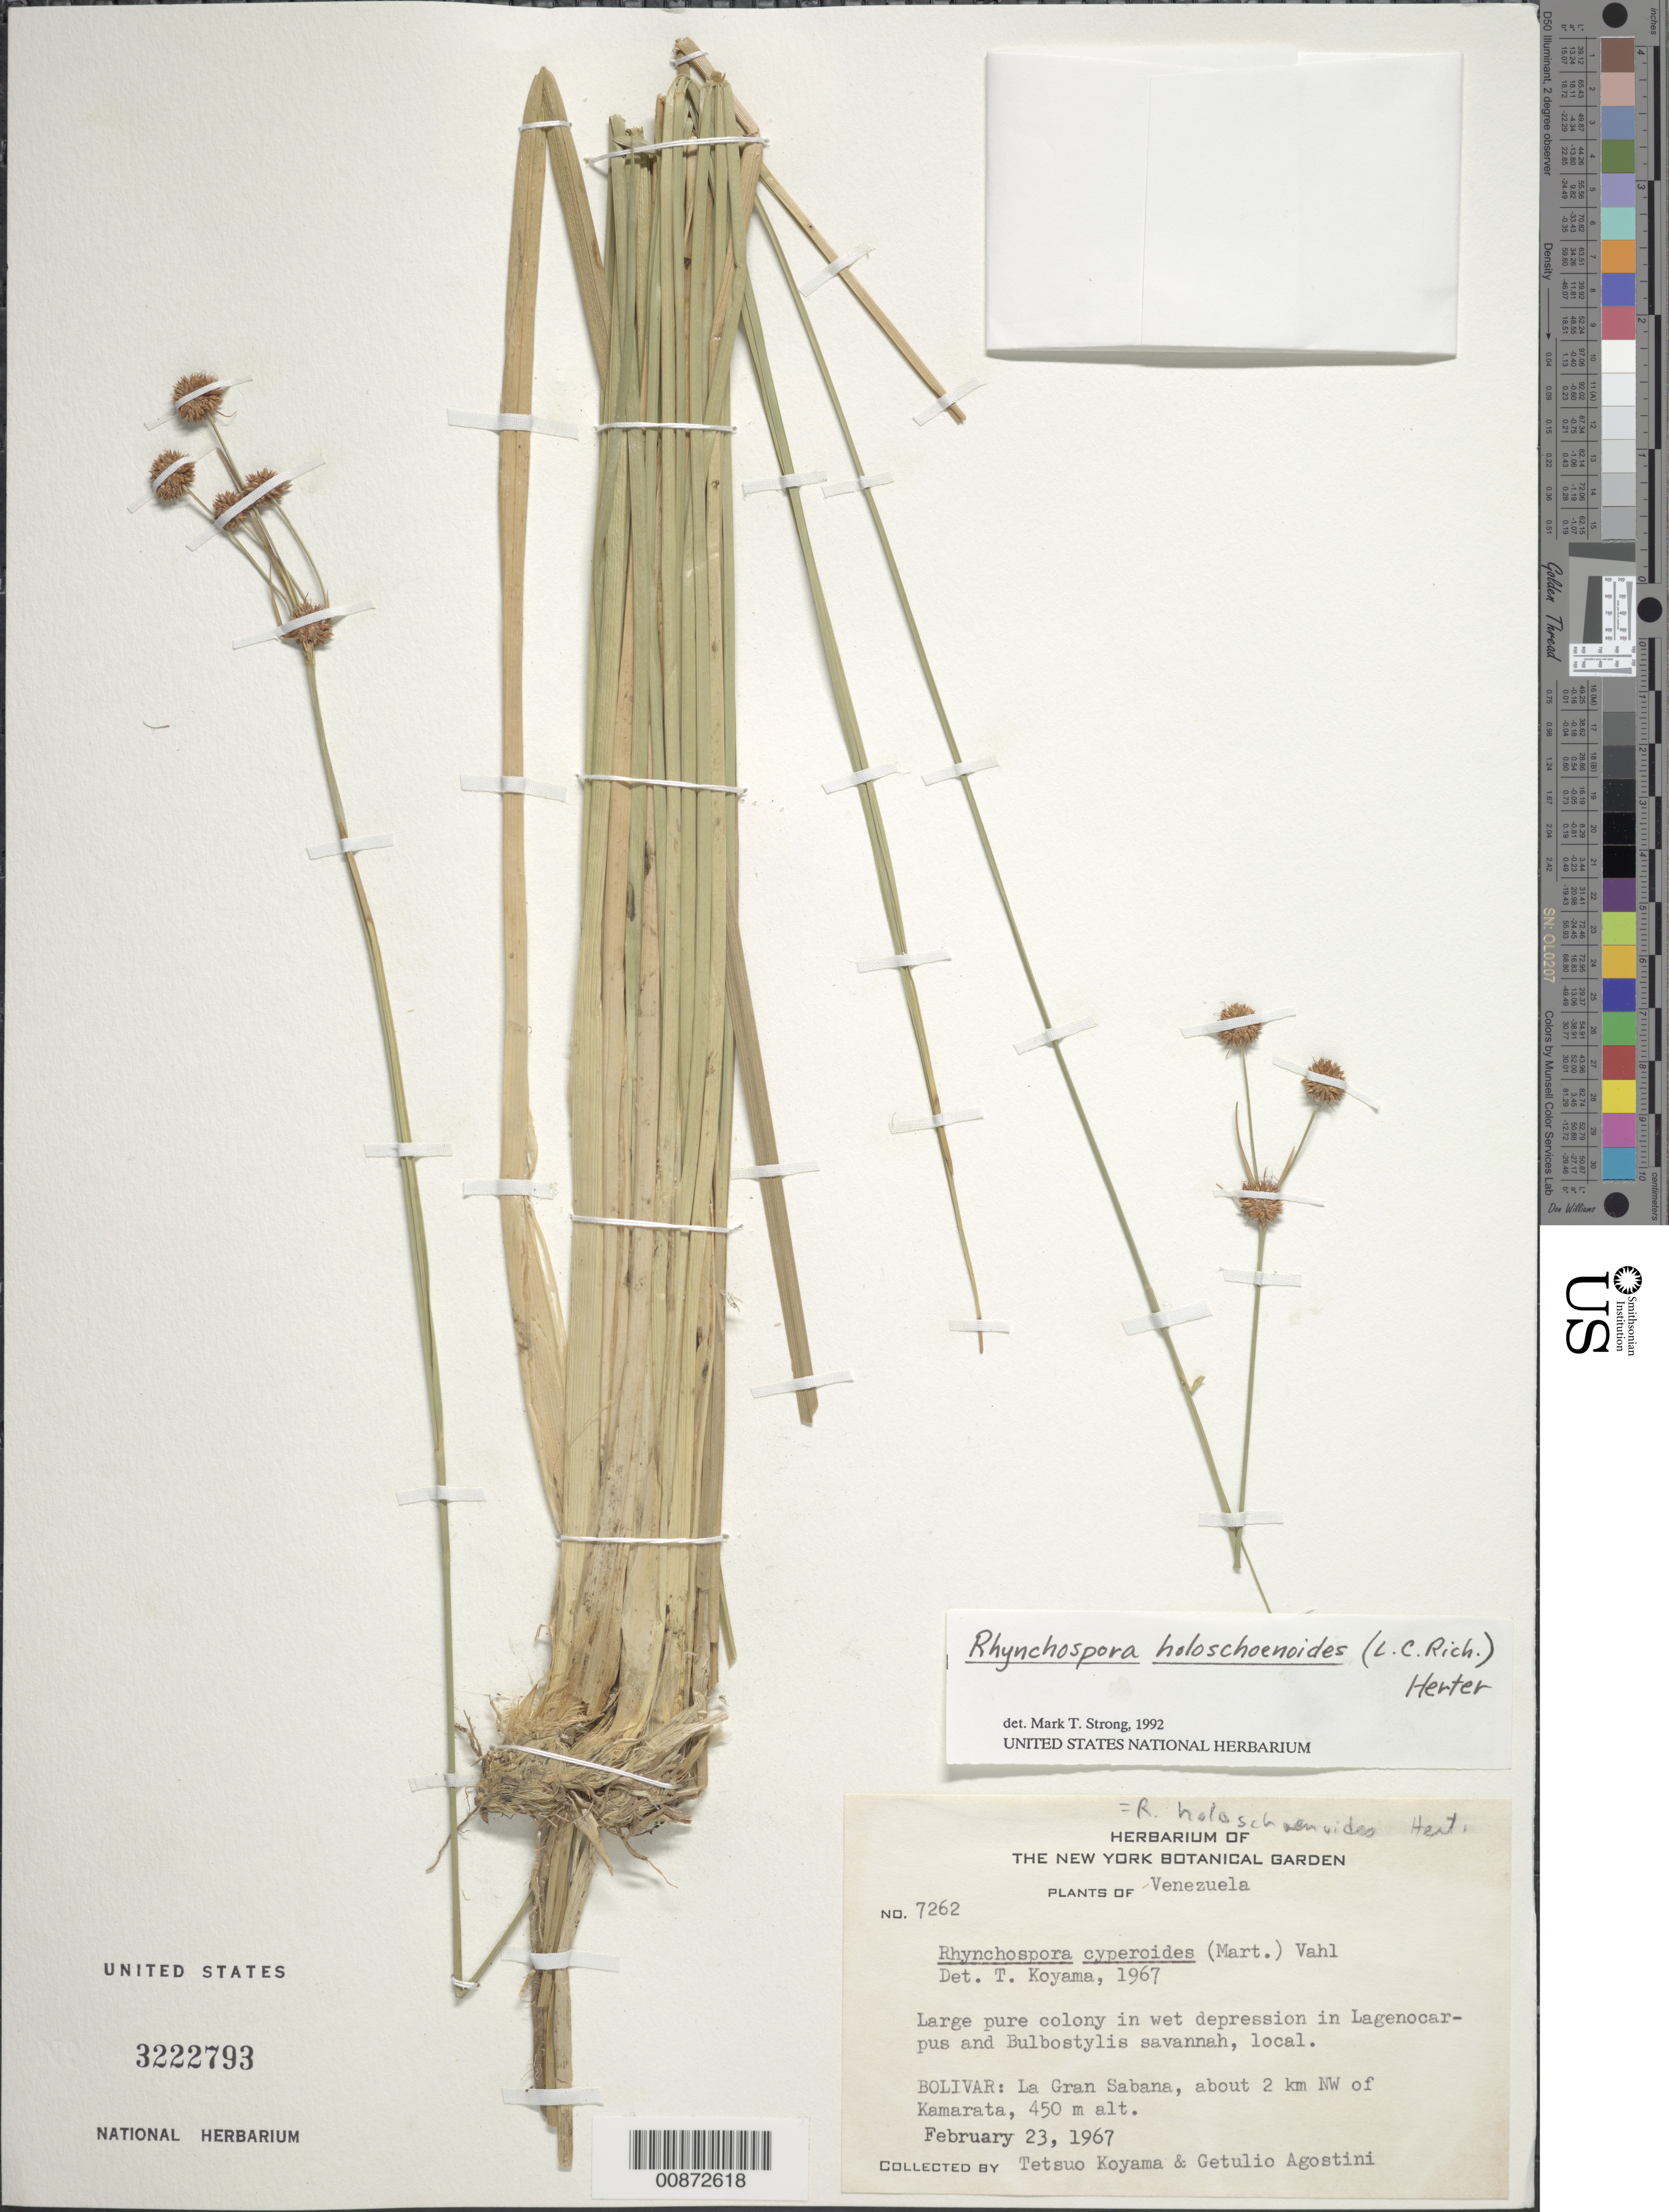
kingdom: Plantae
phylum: Tracheophyta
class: Liliopsida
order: Poales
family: Cyperaceae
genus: Rhynchospora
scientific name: Rhynchospora holoschoenoides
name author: (Rich.) Herter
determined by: Strong, M. T., (US), Smithsonian Institution - National Museum of Natural History (UNITED STATES)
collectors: T. Koyama & G. Agostini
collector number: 7262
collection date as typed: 23-Feb-67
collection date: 1967-02-23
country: Venezuela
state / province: Bolívar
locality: La Gran Sabana, ca. 2 km NW of Kamarata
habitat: Wet depression in Lagenocarpus and Bulbostylis savanna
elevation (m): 450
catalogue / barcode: US 3222793